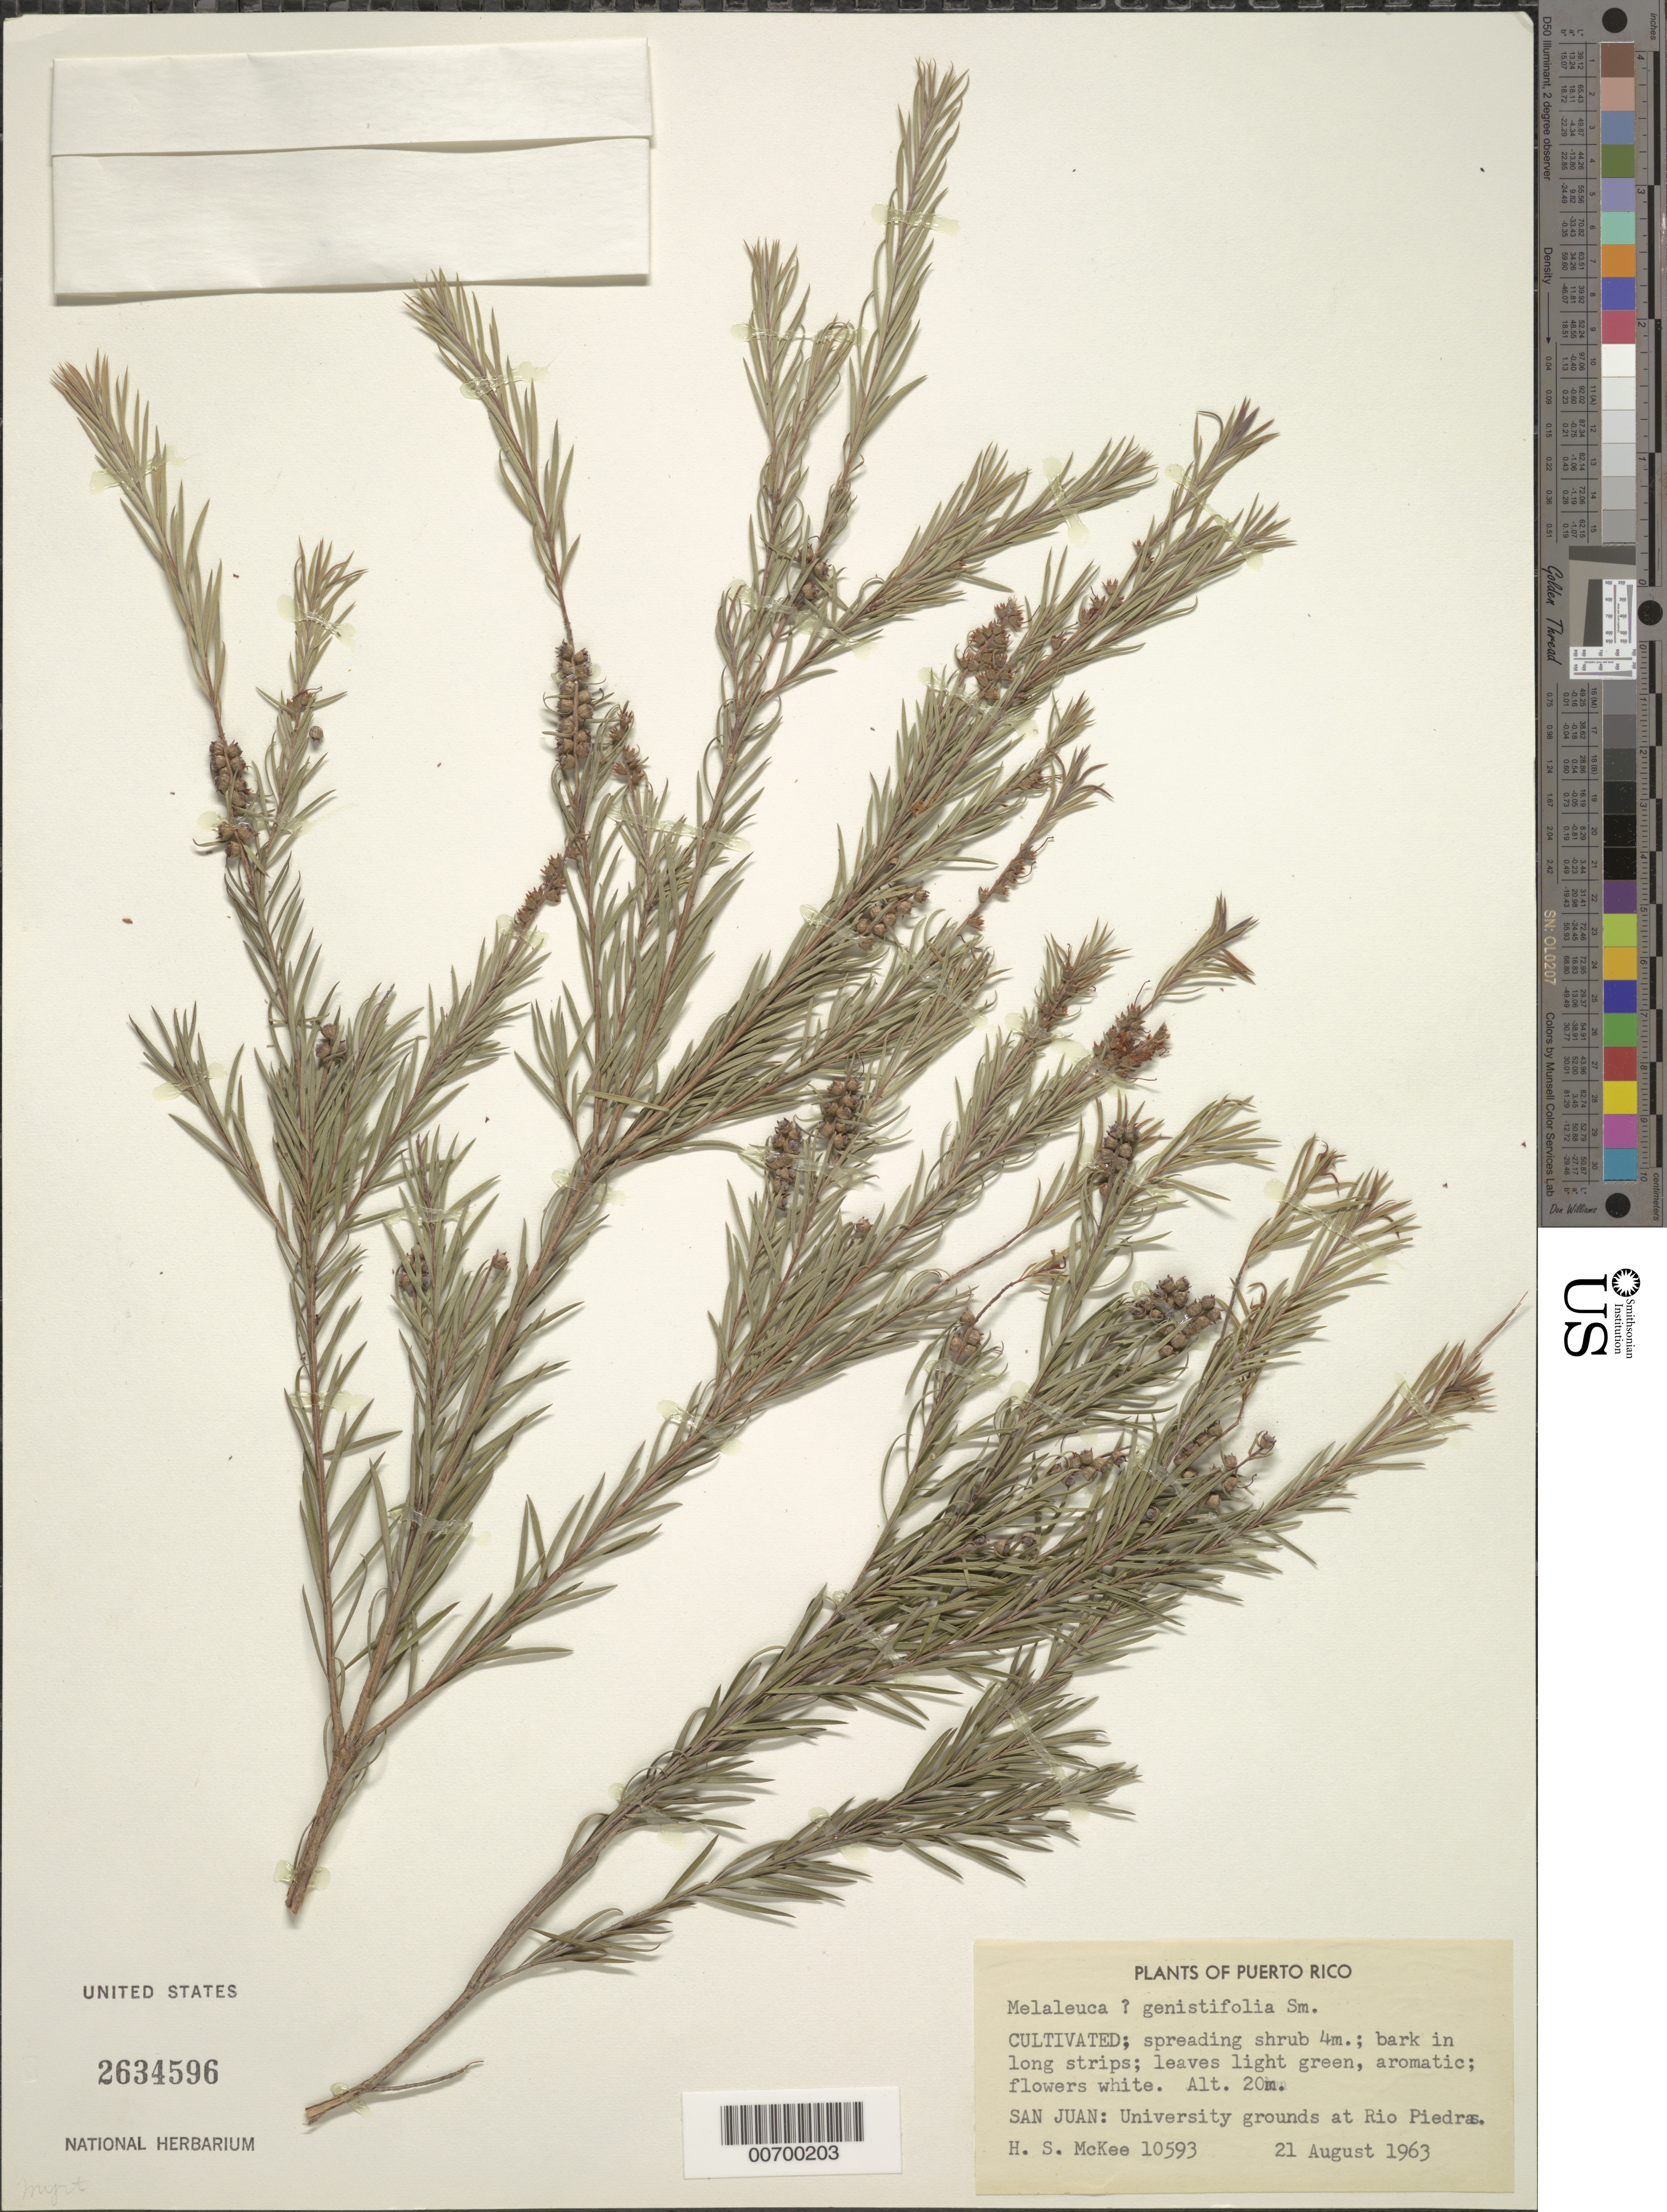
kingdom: Plantae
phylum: Tracheophyta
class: Magnoliopsida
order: Myrtales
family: Myrtaceae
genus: Melaleuca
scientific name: Melaleuca quinquenervia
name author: (Cav.) S.T. Blake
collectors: H. S. McKee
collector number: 10593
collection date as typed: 21 Aug 1963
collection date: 1963-08-21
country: Puerto Rico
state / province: San Juan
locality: San Juan: University grounds at Rio Piedras.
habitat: Cultivated.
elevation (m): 20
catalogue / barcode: US 2634596